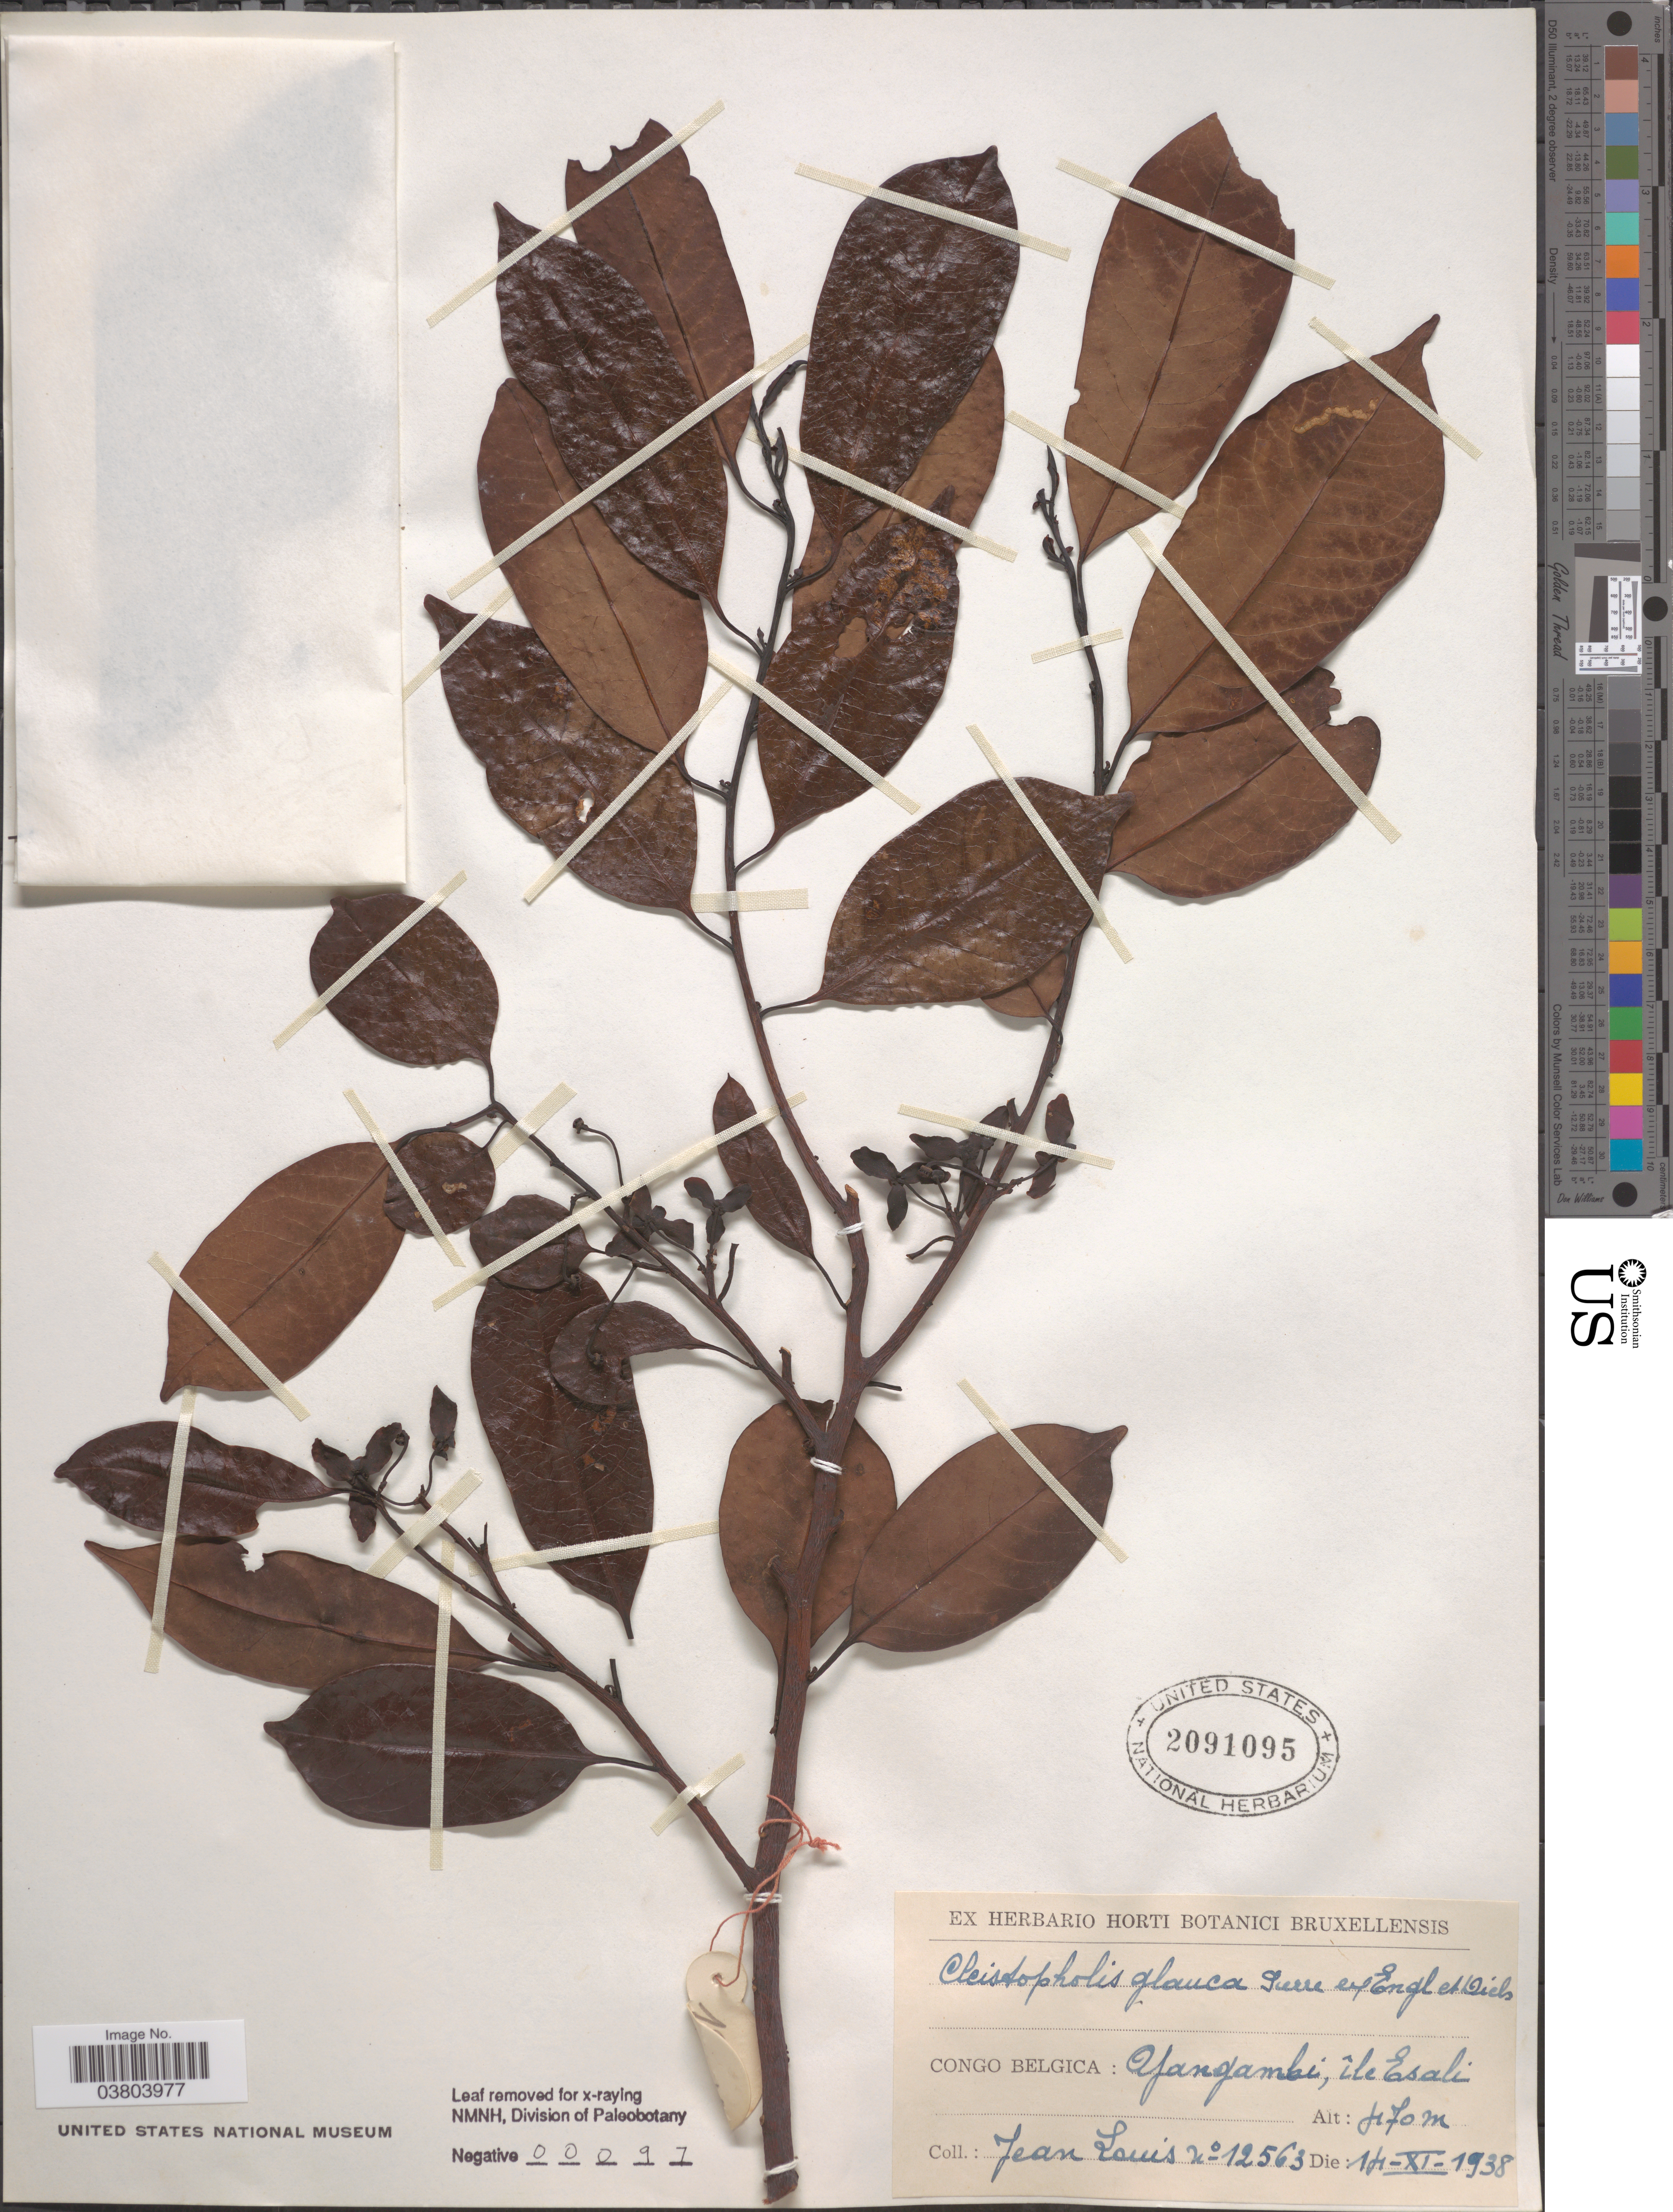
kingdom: Plantae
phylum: Tracheophyta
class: Magnoliopsida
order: Magnoliales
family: Annonaceae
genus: Cleistopholis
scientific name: Cleistopholis glauca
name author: Pierre ex Engl. & Diels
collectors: J. Louis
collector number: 12563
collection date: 1938-11-14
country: Congo, Democratic Republic of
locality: Congo Belgica: Yangambi, Île Esali.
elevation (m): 470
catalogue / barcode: US 2091095